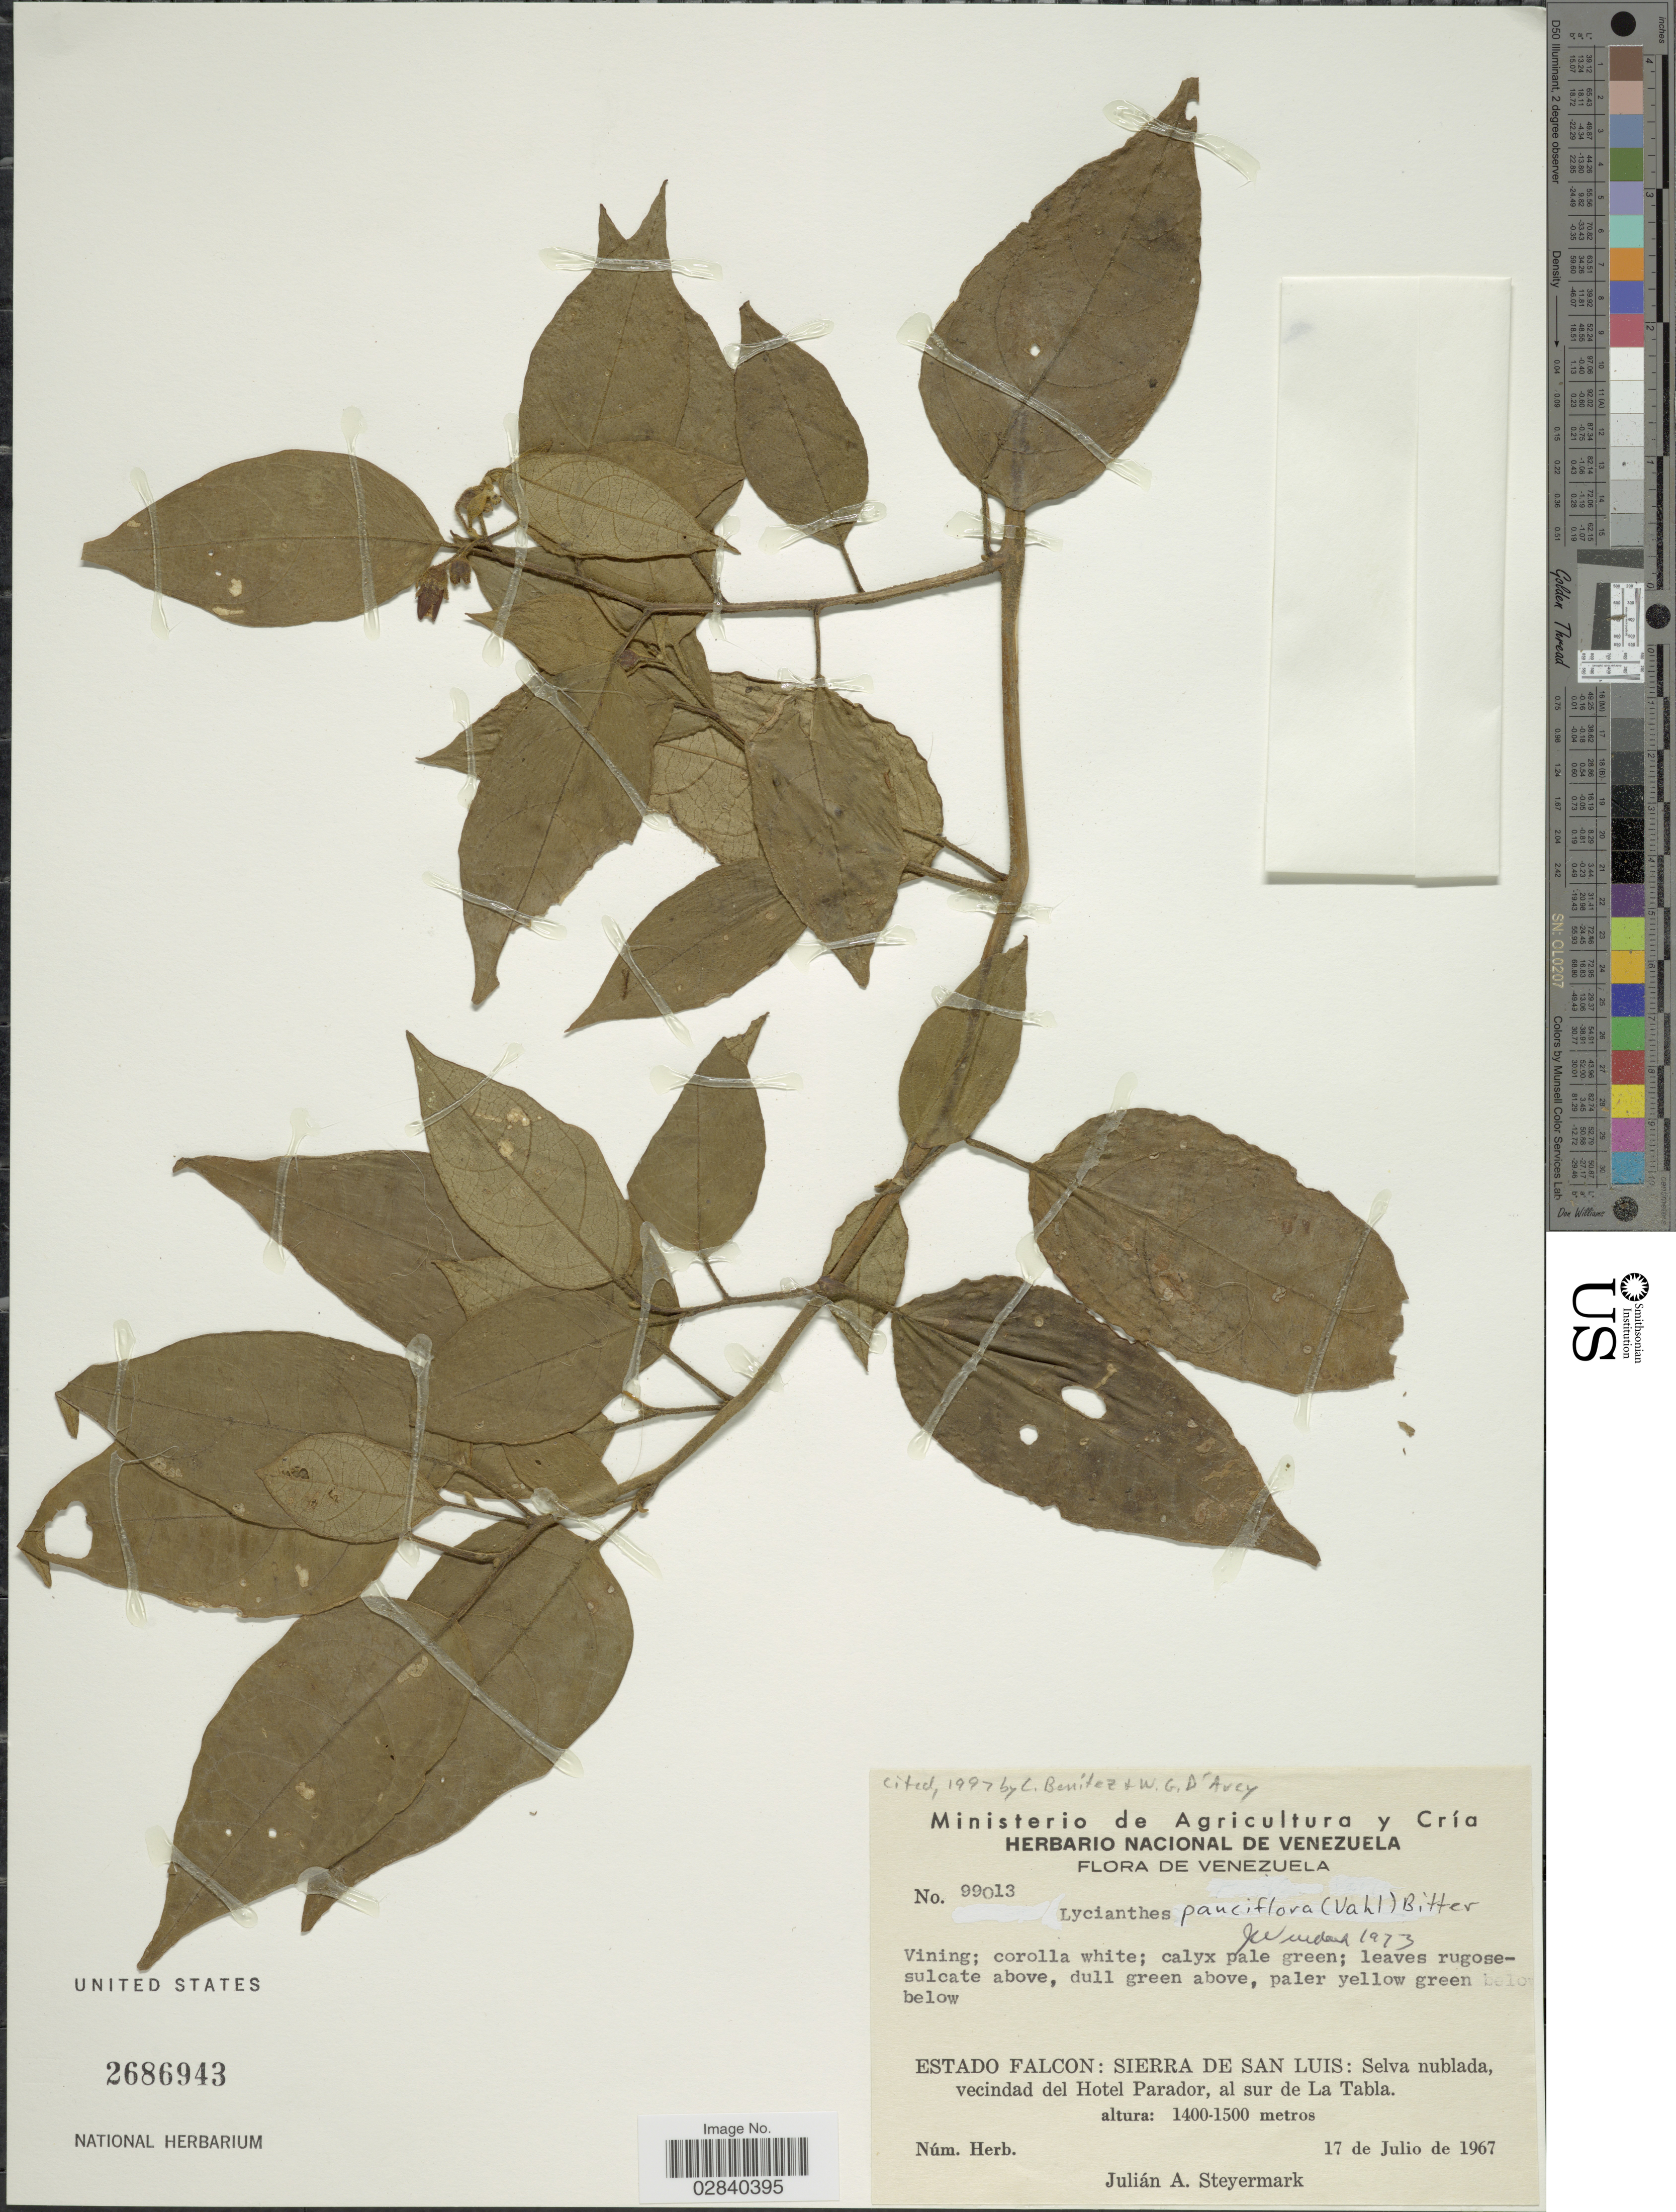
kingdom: Plantae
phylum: Tracheophyta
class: Magnoliopsida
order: Solanales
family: Solanaceae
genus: Lycianthes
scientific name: Lycianthes pauciflora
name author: (Vahl) Bitter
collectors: J. Steyermark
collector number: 99013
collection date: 1967-07-17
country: Venezuela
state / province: Falcón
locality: Estado Falcon: Sierra de San Luis: Selva nublada, vecindad del Hotel Parador, al sur de La Tabla.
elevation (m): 1400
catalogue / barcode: US 2686943